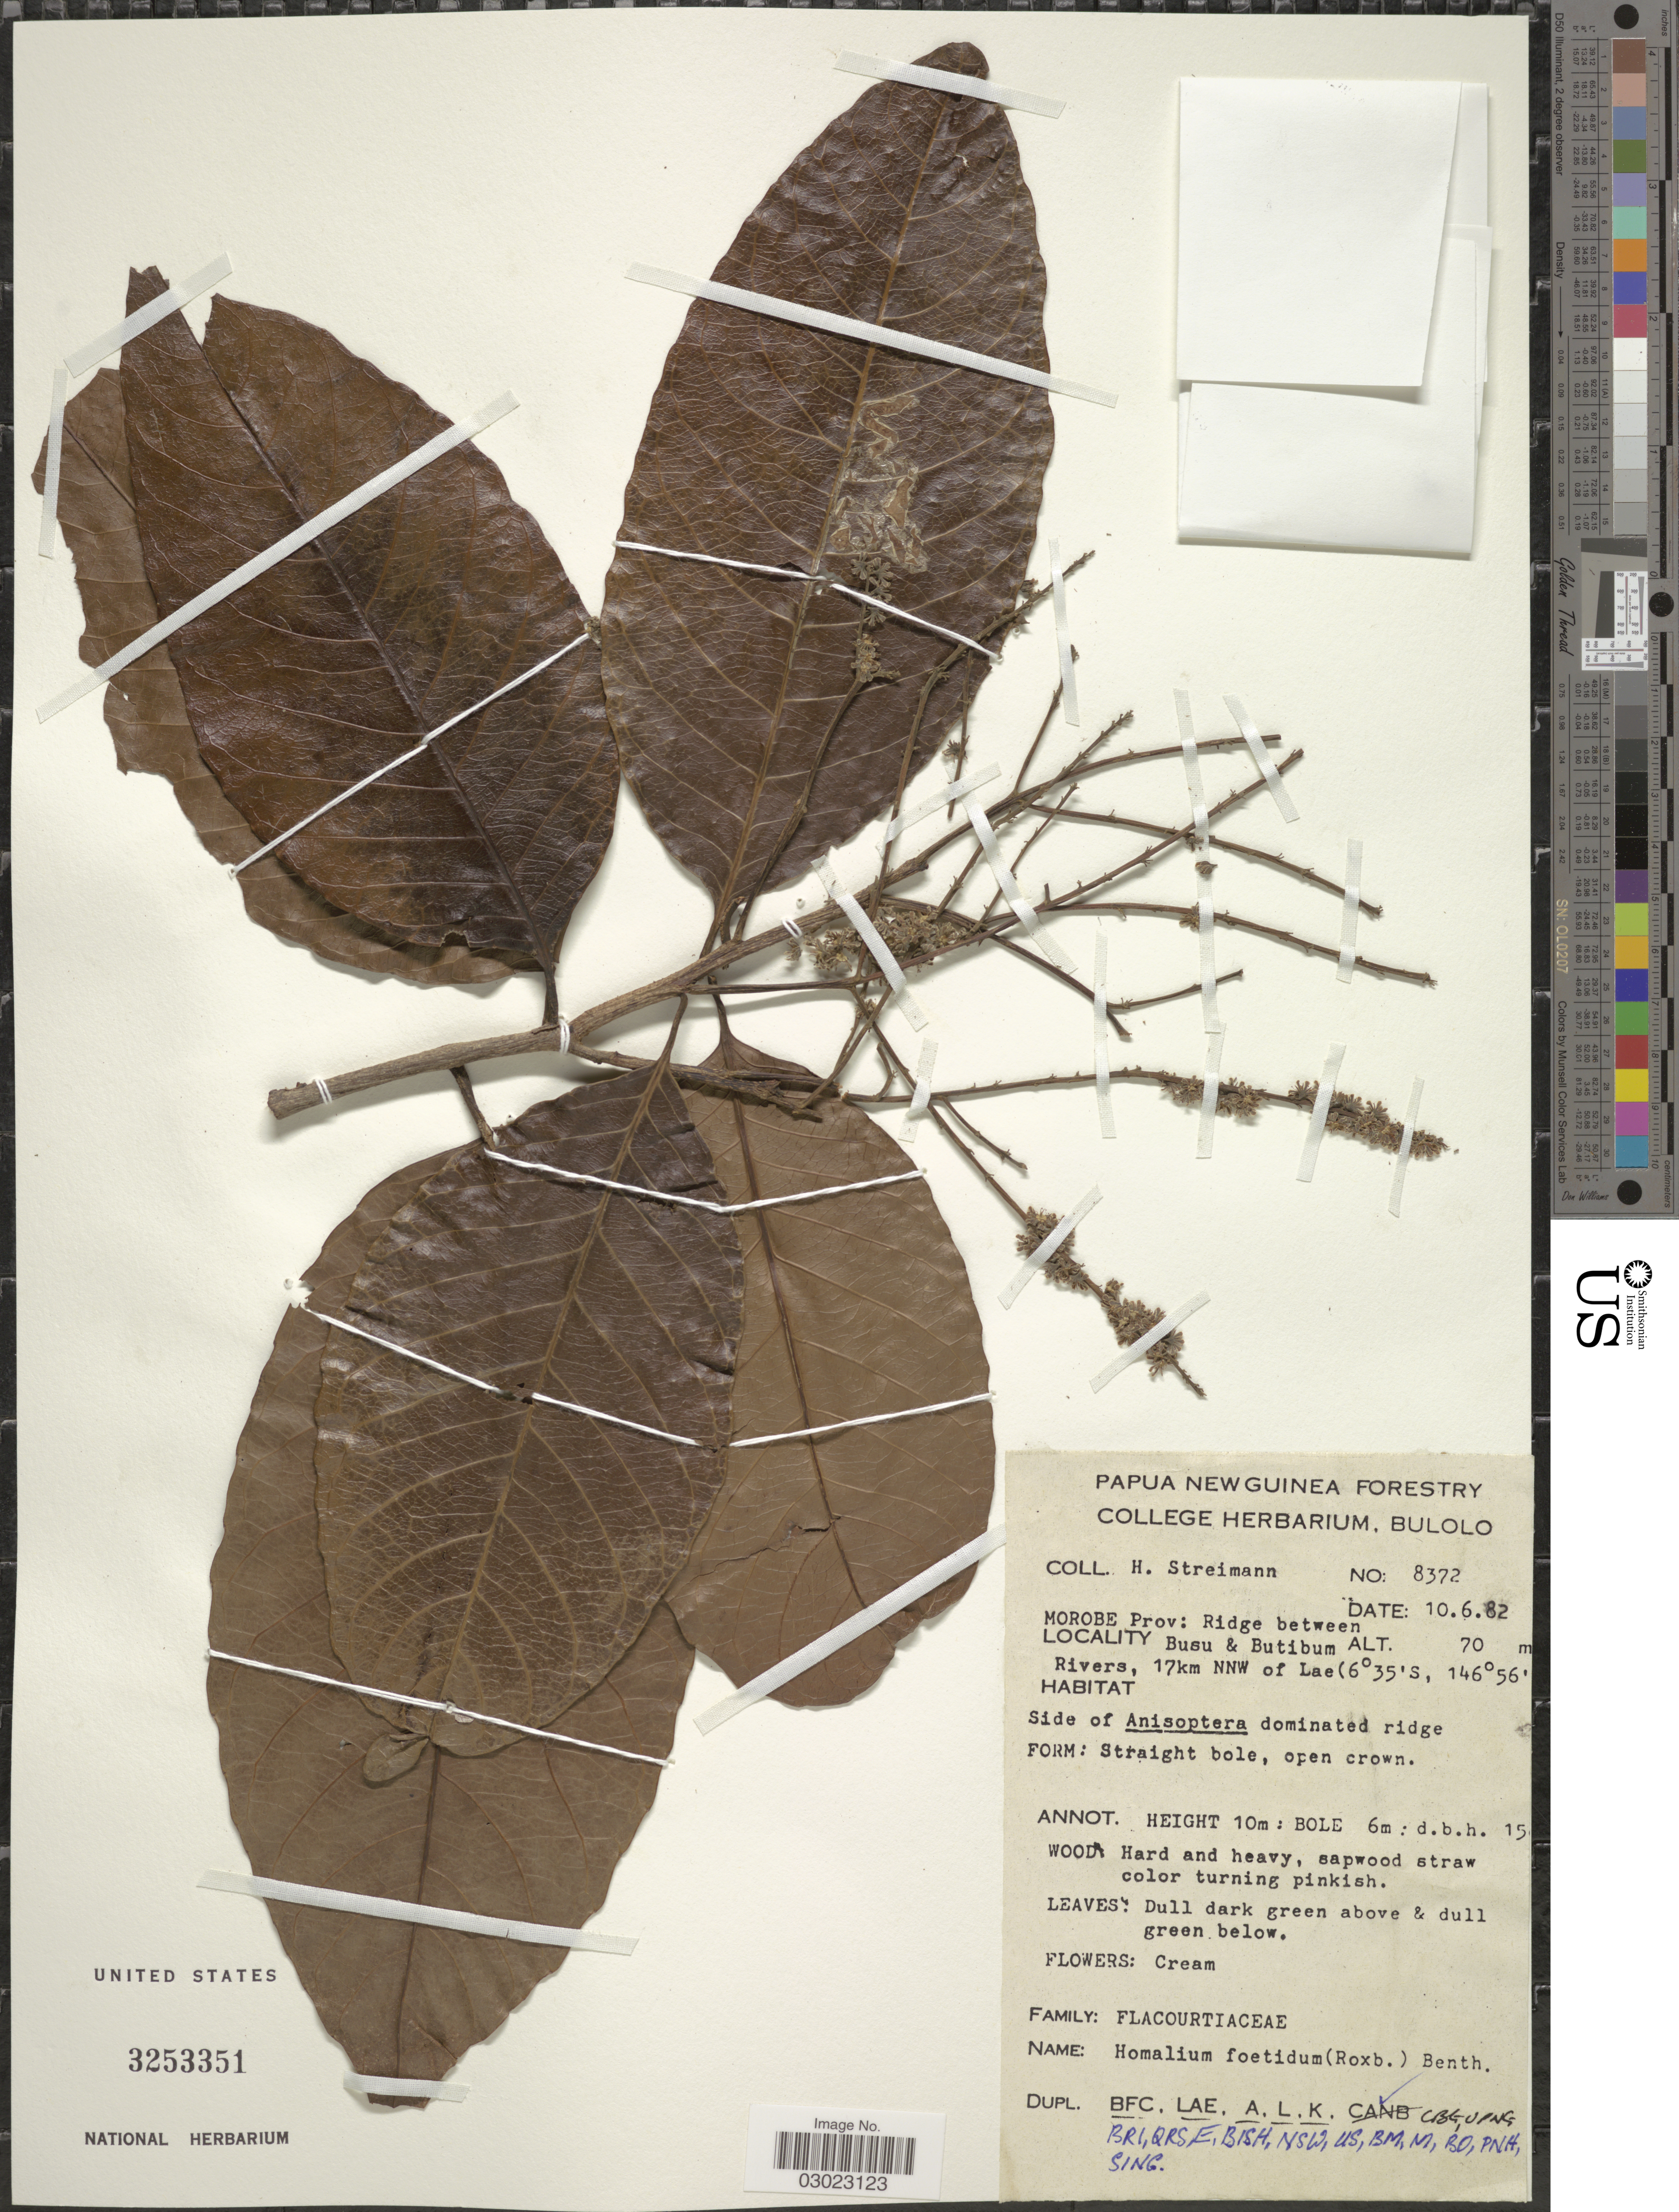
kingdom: Plantae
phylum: Tracheophyta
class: Magnoliopsida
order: Malpighiales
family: Salicaceae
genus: Homalium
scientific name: Homalium foetidum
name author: (Roxb.) Benth.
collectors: H. Streimann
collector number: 8372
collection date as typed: Transcribed d/m/y: 10/6/82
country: Papua New Guinea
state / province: Morobe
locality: Ridge between Busu & Butibum Rivers, 17km NNW of Lae. Side of Anisoptera dominated ridge.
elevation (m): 70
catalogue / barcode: US 3253351